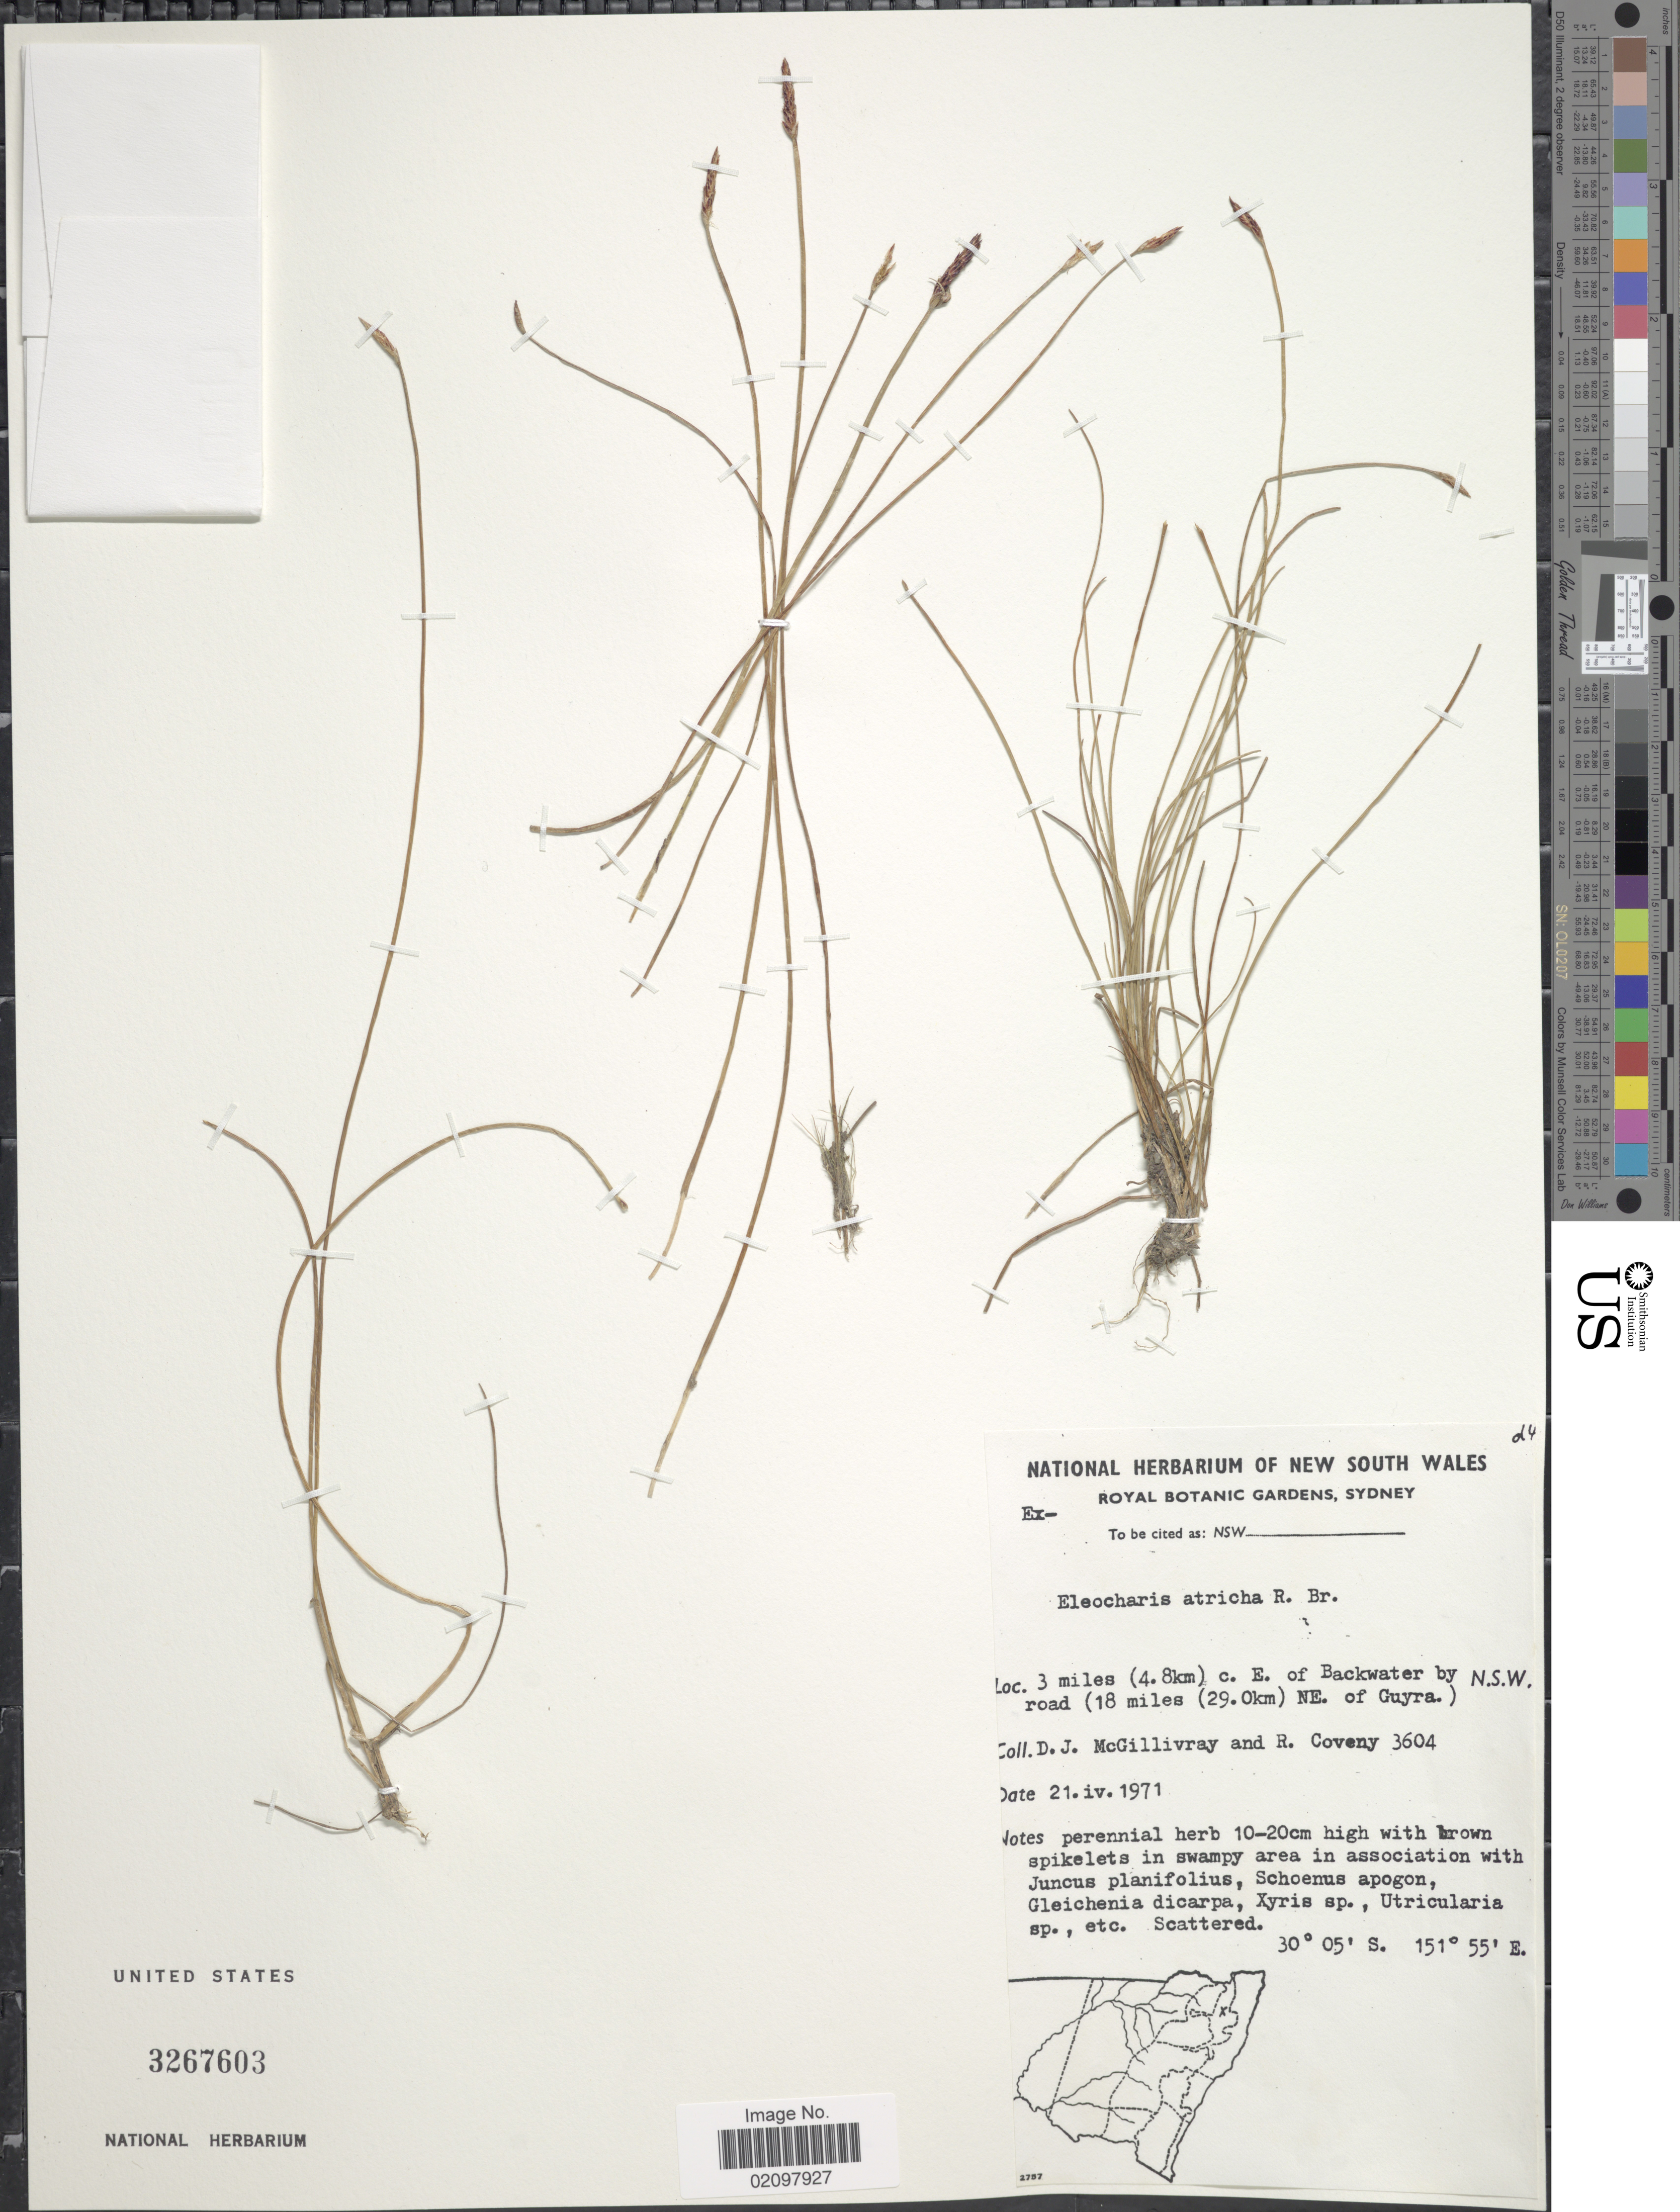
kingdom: Plantae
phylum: Tracheophyta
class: Liliopsida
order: Poales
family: Cyperaceae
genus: Eleocharis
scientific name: Eleocharis atricha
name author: R. Br.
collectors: D. J. McGillivray & R. Coveny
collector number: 3604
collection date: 1971-04-21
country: Australia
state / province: New South Wales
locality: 3 miles (4.8km) c. E. of Backwater by road (18 miles (29.0km) NE of Guyra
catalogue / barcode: US 3267603